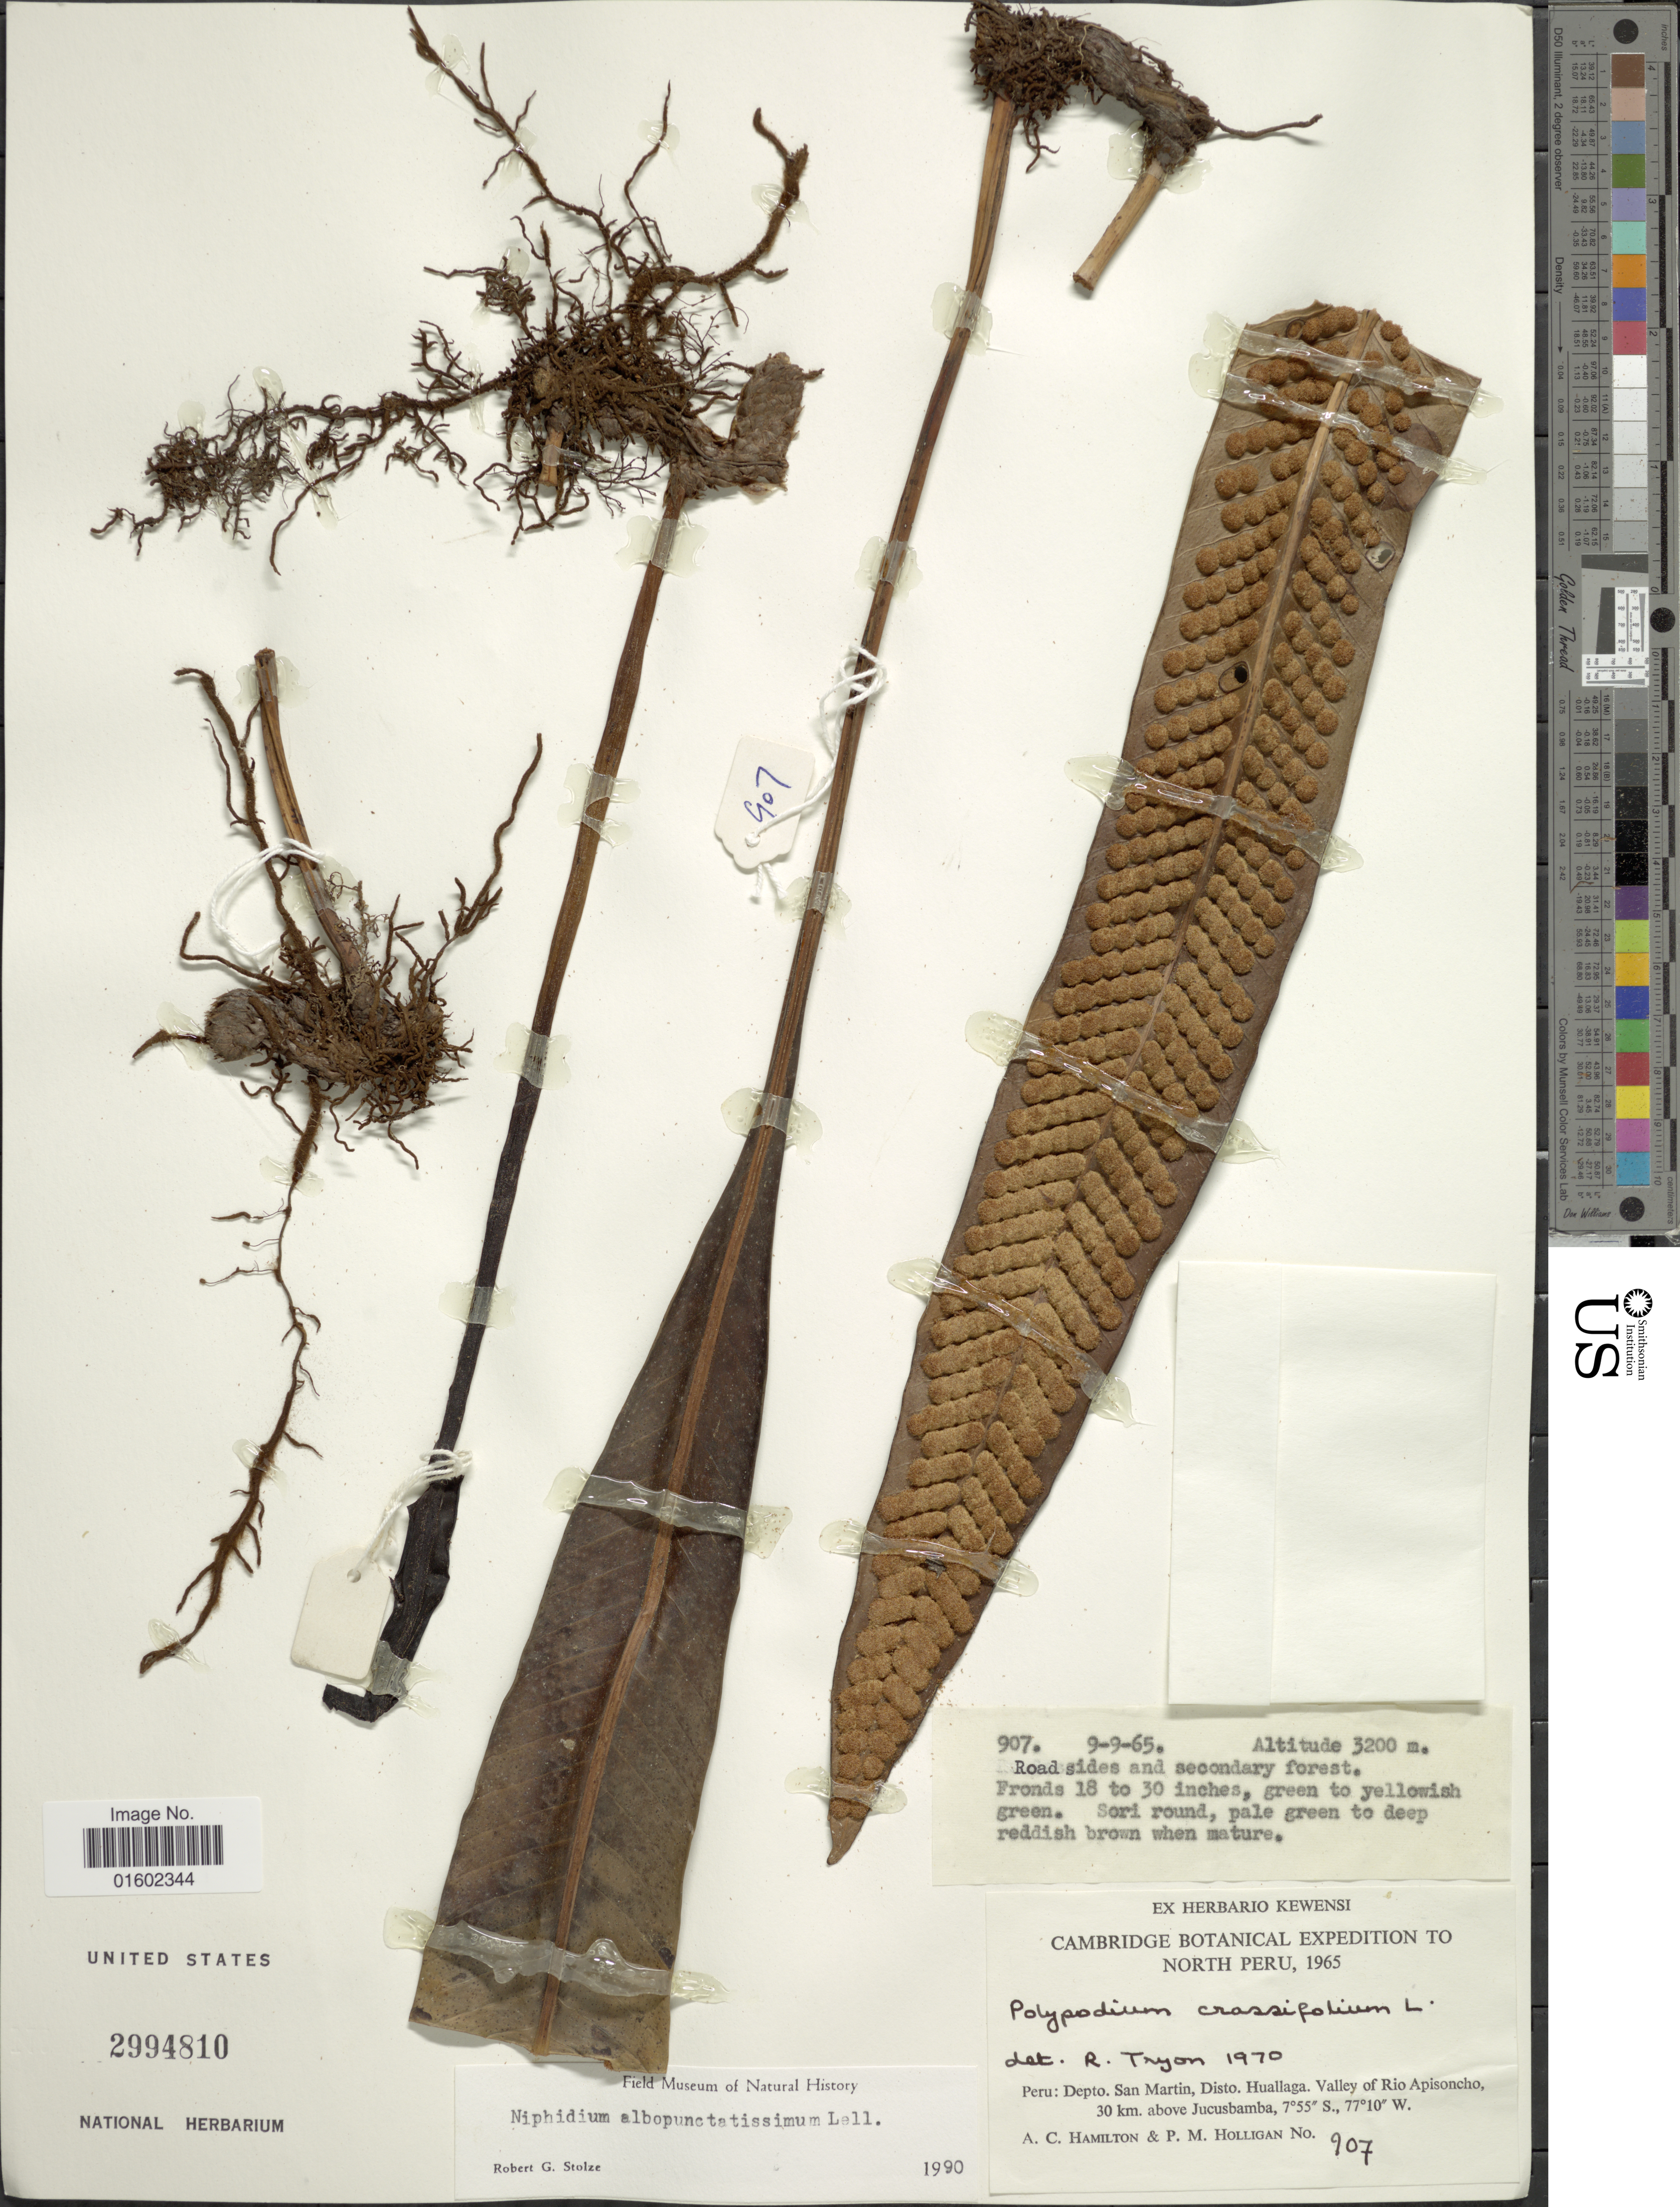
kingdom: Plantae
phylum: Tracheophyta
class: Polypodiopsida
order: Polypodiales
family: Polypodiaceae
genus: Niphidium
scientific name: Niphidium albopunctatissimum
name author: Lellinger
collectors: A. Hamilton & P. Holligan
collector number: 907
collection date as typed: Transcribed d/m/y: 9/9/65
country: Peru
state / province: San Martín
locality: Depo. San Martin, Disto. Huallaga, Valley of Rio Apisoncho, 30 km. above Jucusbamba, North Peru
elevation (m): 3200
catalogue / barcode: US 2994810